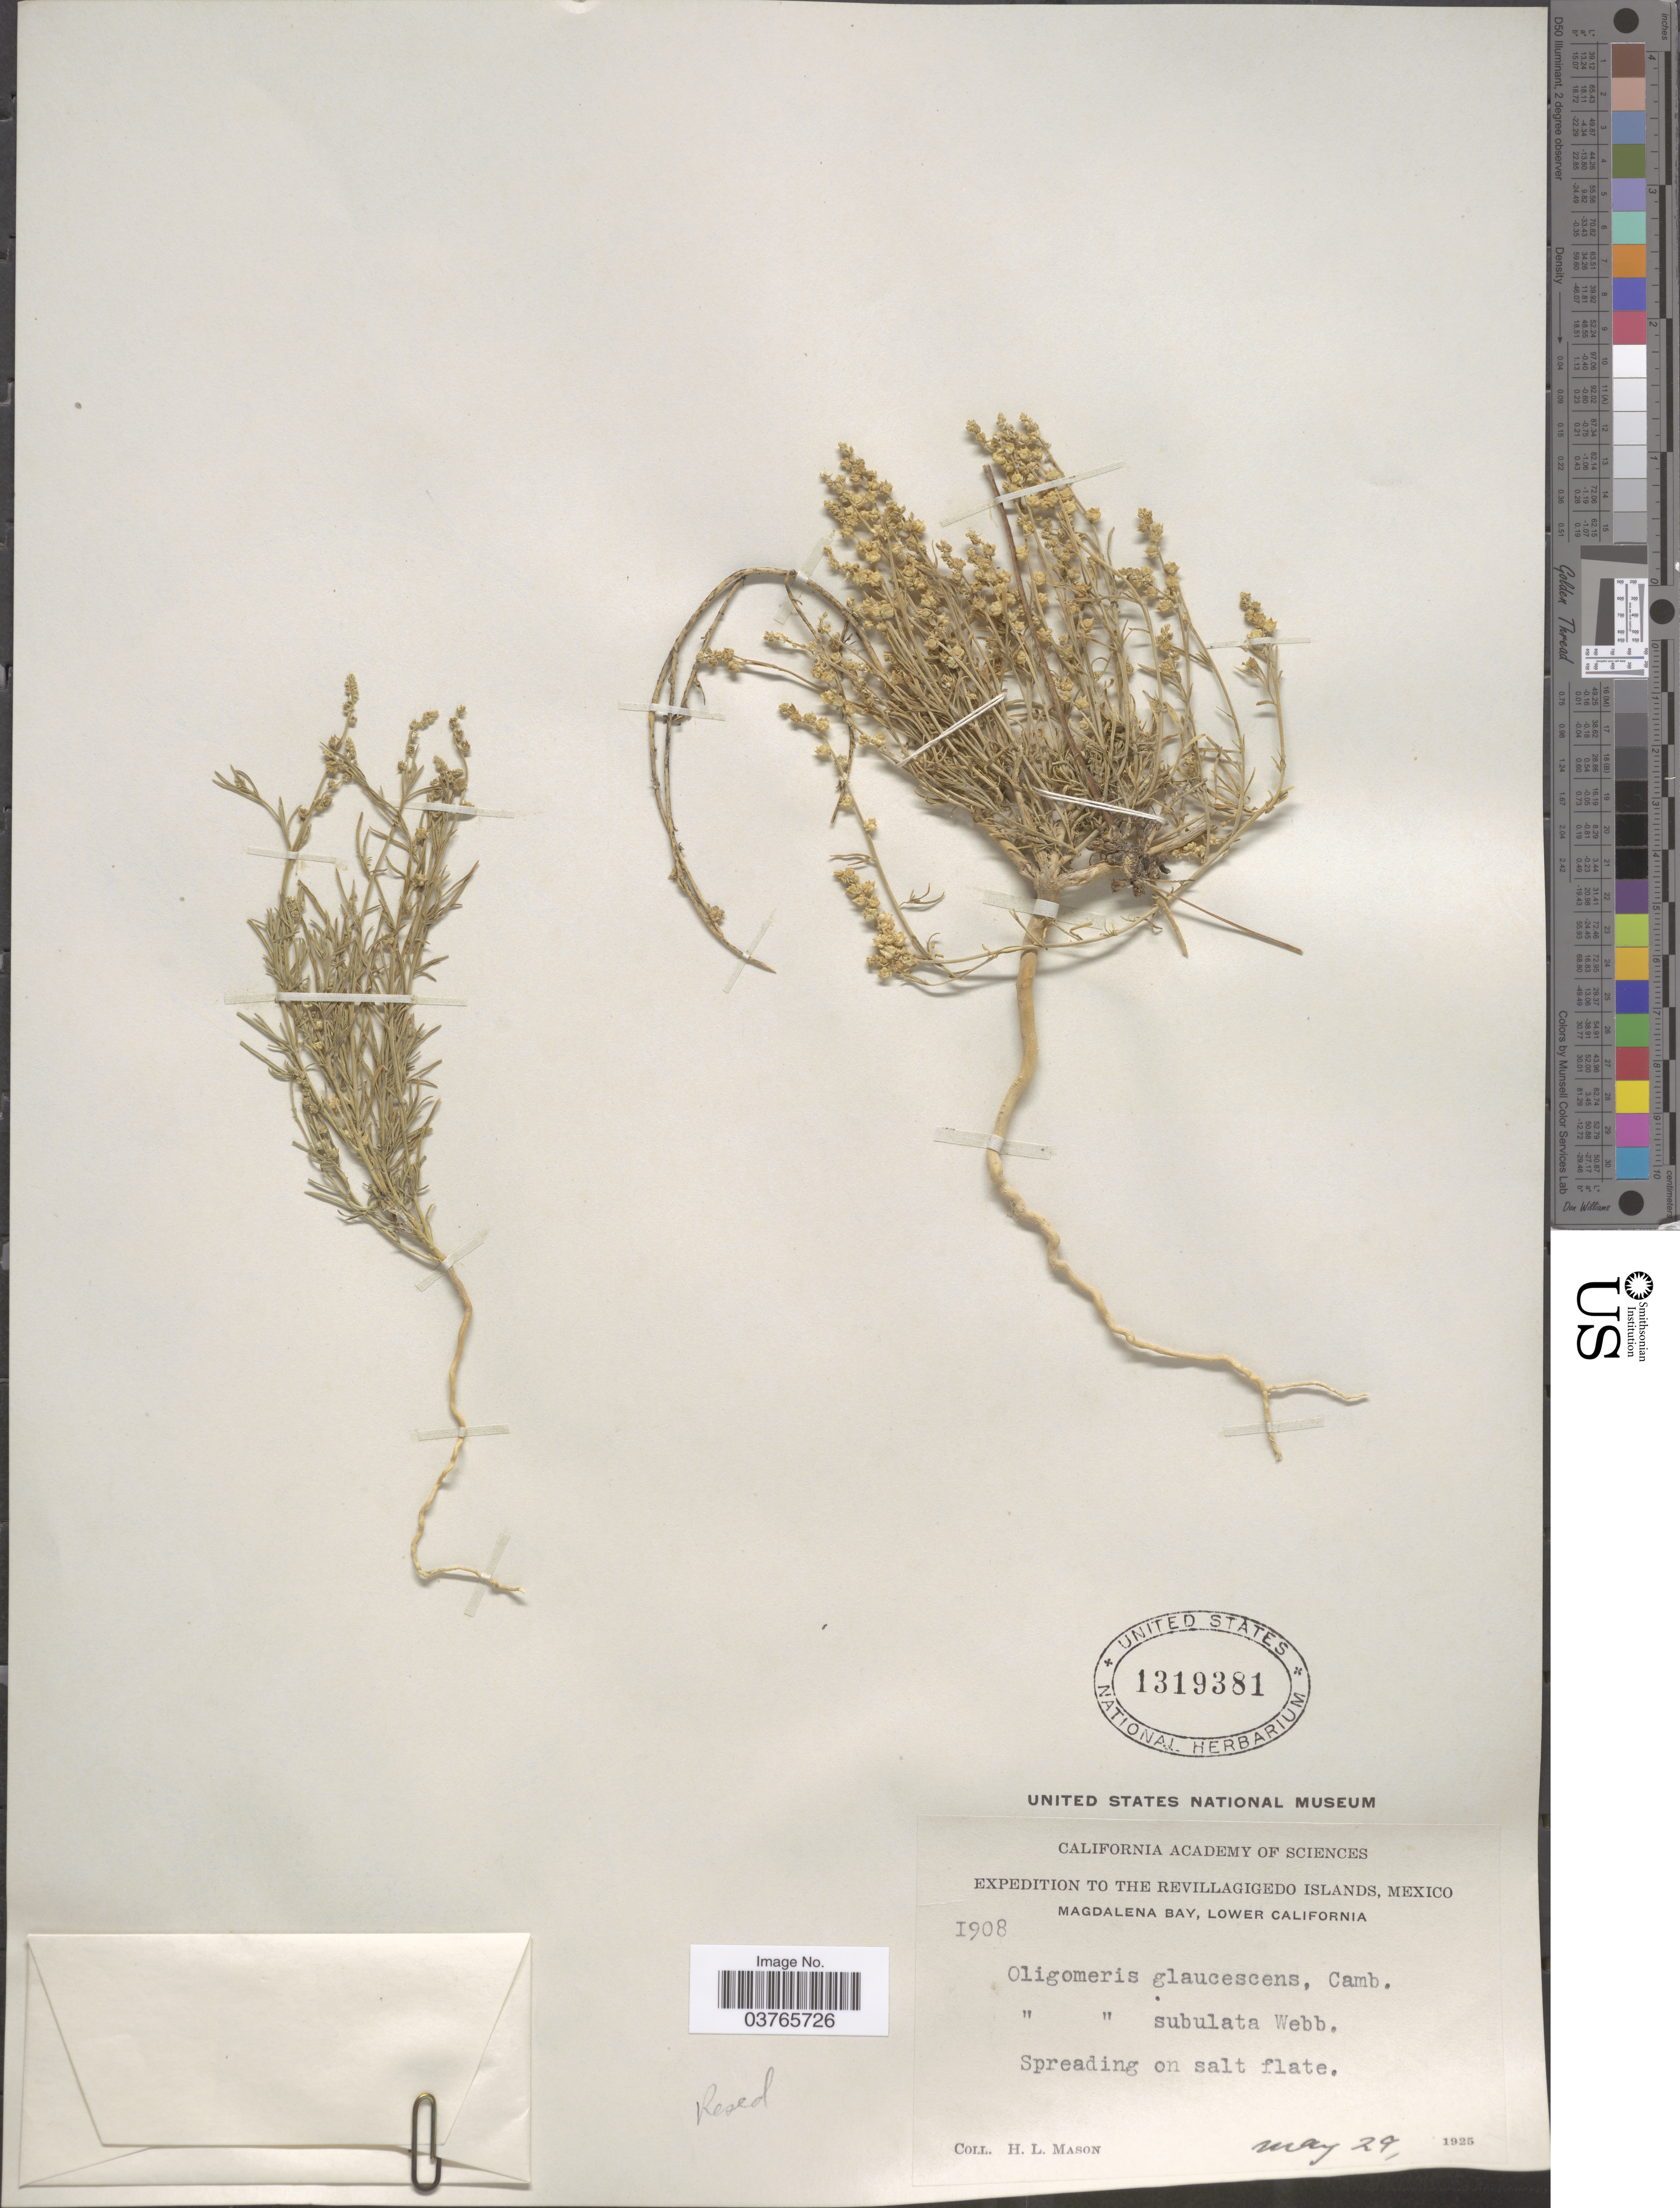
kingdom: Plantae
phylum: Tracheophyta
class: Magnoliopsida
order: Brassicales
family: Resedaceae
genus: Oligomeris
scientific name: Oligomeris subulata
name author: Webb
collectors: H. L. Mason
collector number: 1908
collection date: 1925-05-29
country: Mexico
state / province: Baja California Norte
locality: The Revillagigedo Islands. Magdalena Bay, Lower California.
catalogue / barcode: US 1319381